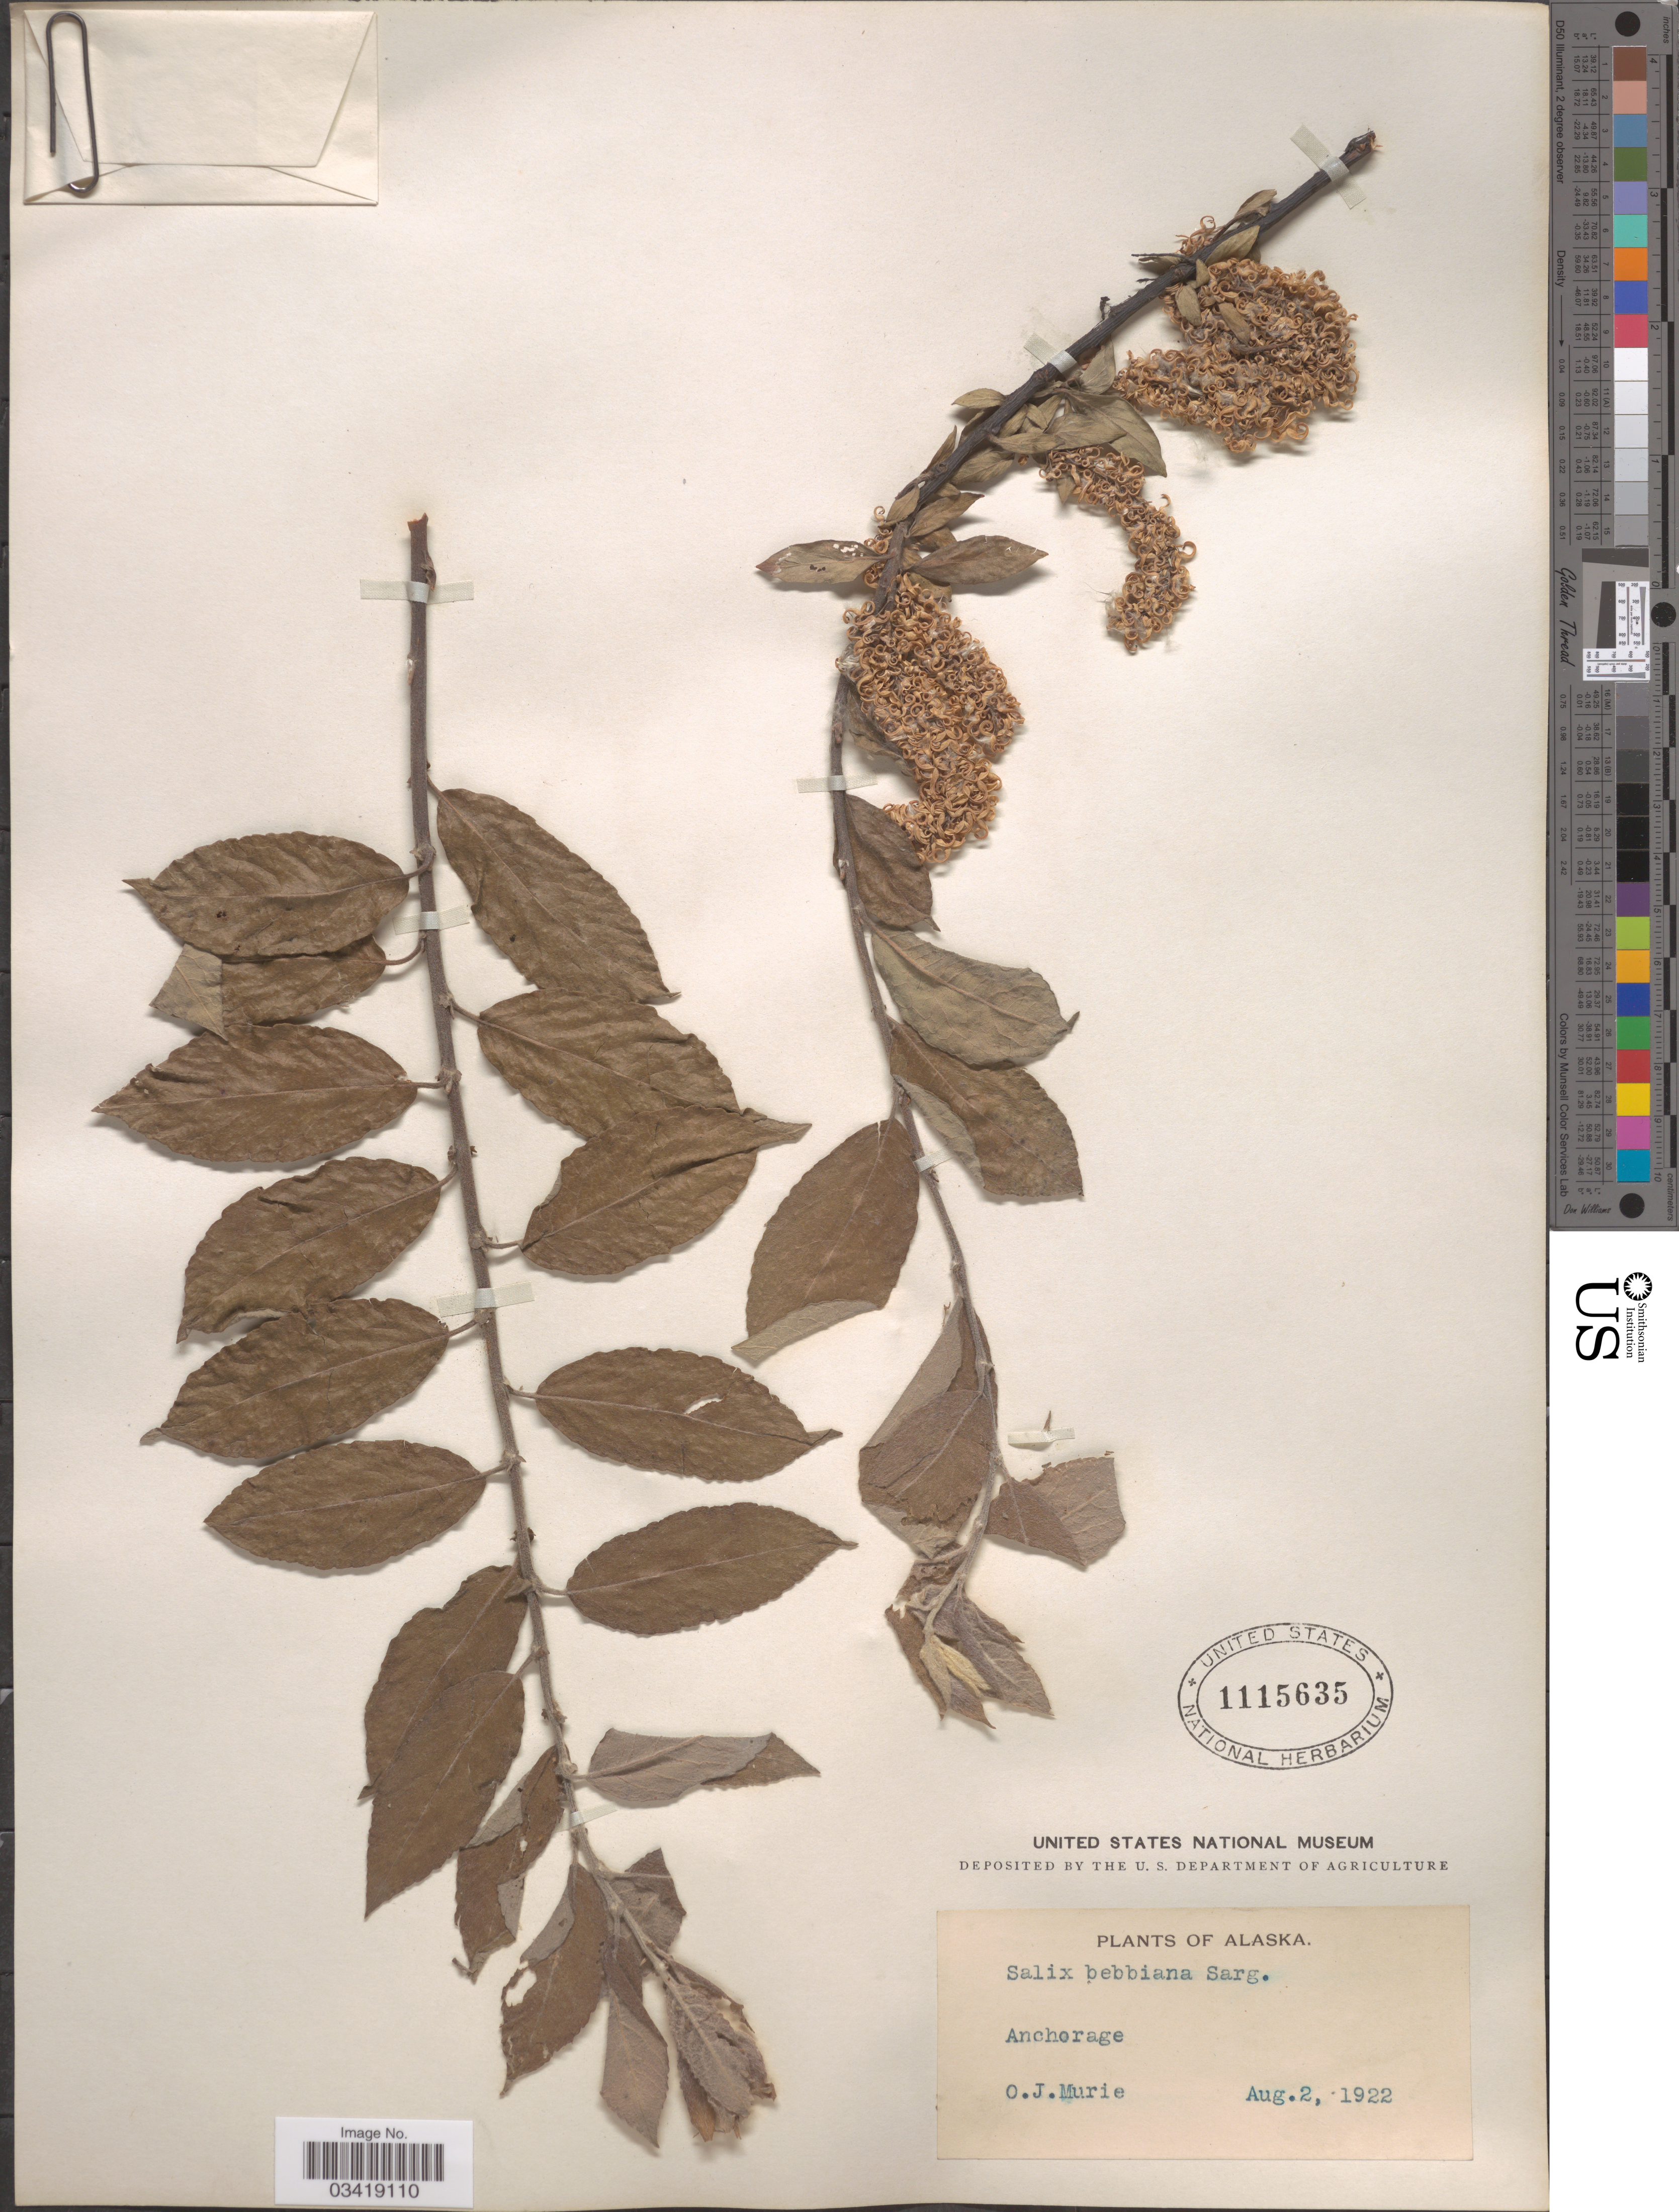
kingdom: Plantae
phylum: Tracheophyta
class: Magnoliopsida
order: Malpighiales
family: Salicaceae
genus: Salix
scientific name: Salix bebbiana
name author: Sarg.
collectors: O. Murie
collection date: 1922-08-02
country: United States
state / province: Alaska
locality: Anchorage.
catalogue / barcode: US 1115635